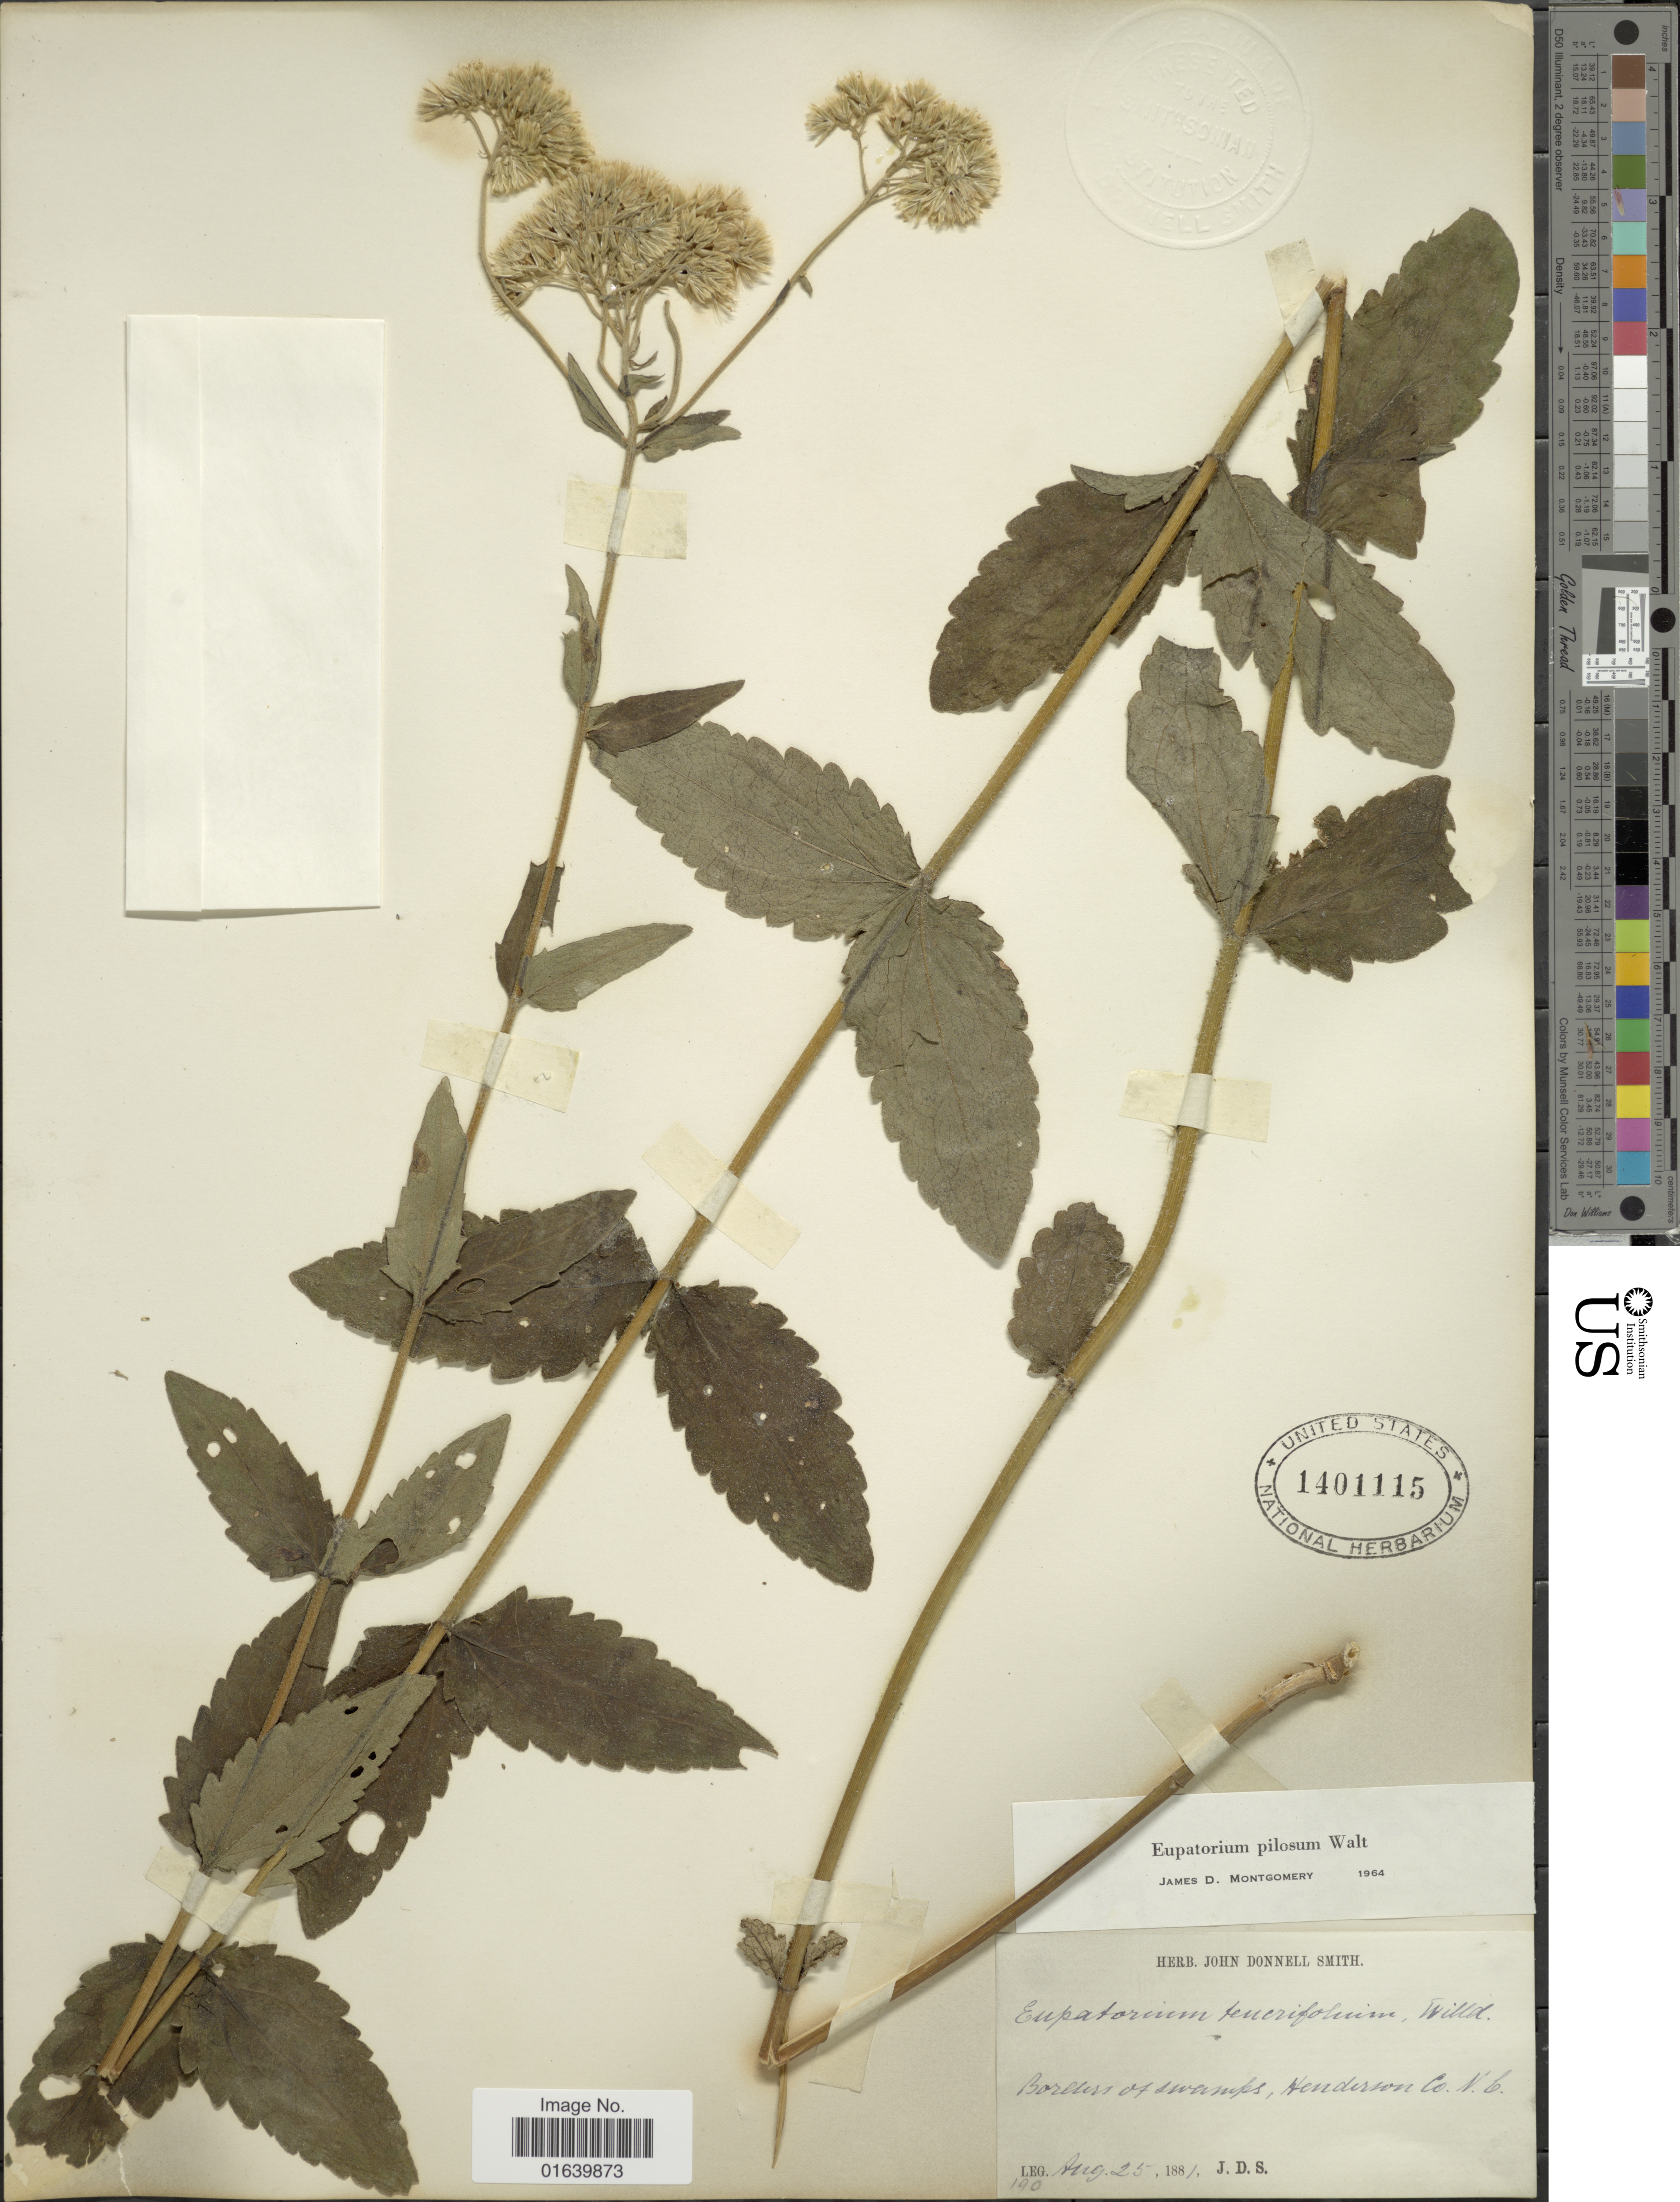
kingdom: Plantae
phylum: Tracheophyta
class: Magnoliopsida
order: Asterales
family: Asteraceae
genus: Eupatorium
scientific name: Eupatorium pilosum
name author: Walter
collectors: J. Donnell Smith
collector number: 190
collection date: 1881-08-25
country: United States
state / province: North Carolina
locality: Borders of swamps, Henderson Co.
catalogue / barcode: US 1401115